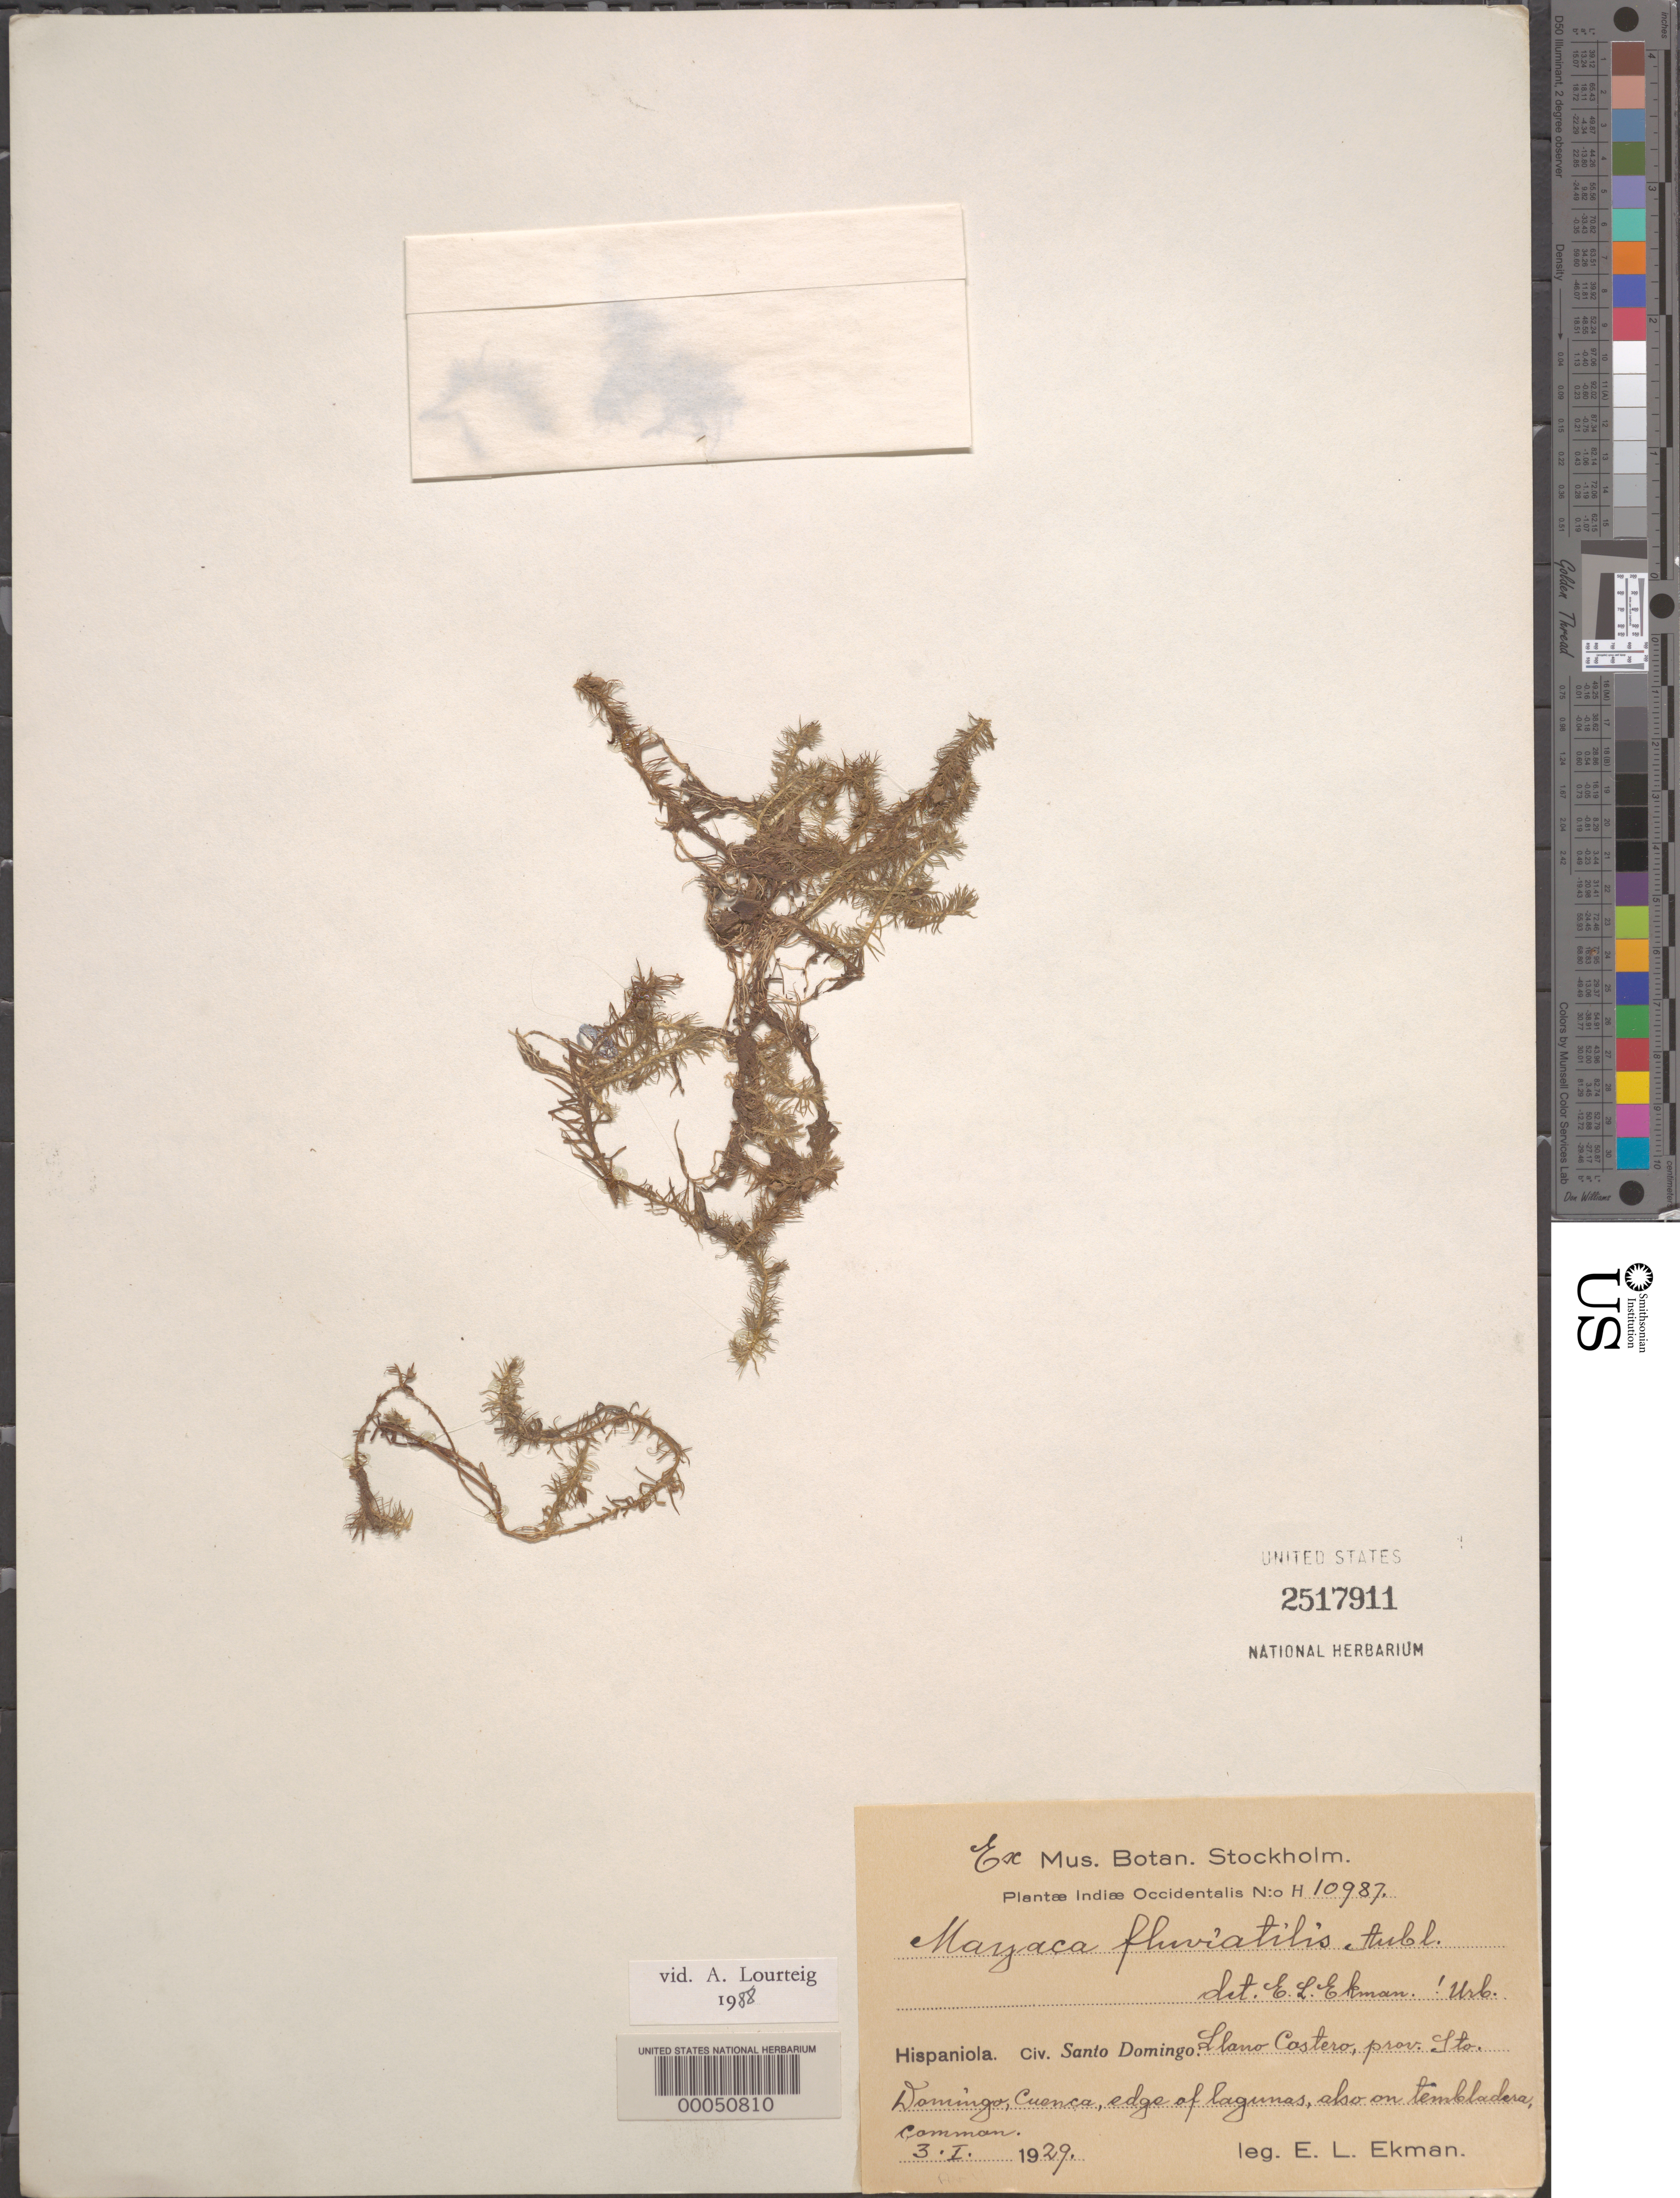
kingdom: Plantae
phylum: Tracheophyta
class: Liliopsida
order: Poales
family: Mayacaceae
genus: Mayaca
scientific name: Mayaca fluviatilis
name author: Aubl.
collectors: E. L. Ekman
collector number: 10987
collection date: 1929-01-03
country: Dominican Republic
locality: Hispaniola, Civ. Santo Domingo: Llano Castero, prov. Sto. Domingo, Cuanca, edge of lagunas.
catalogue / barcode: US 2517911